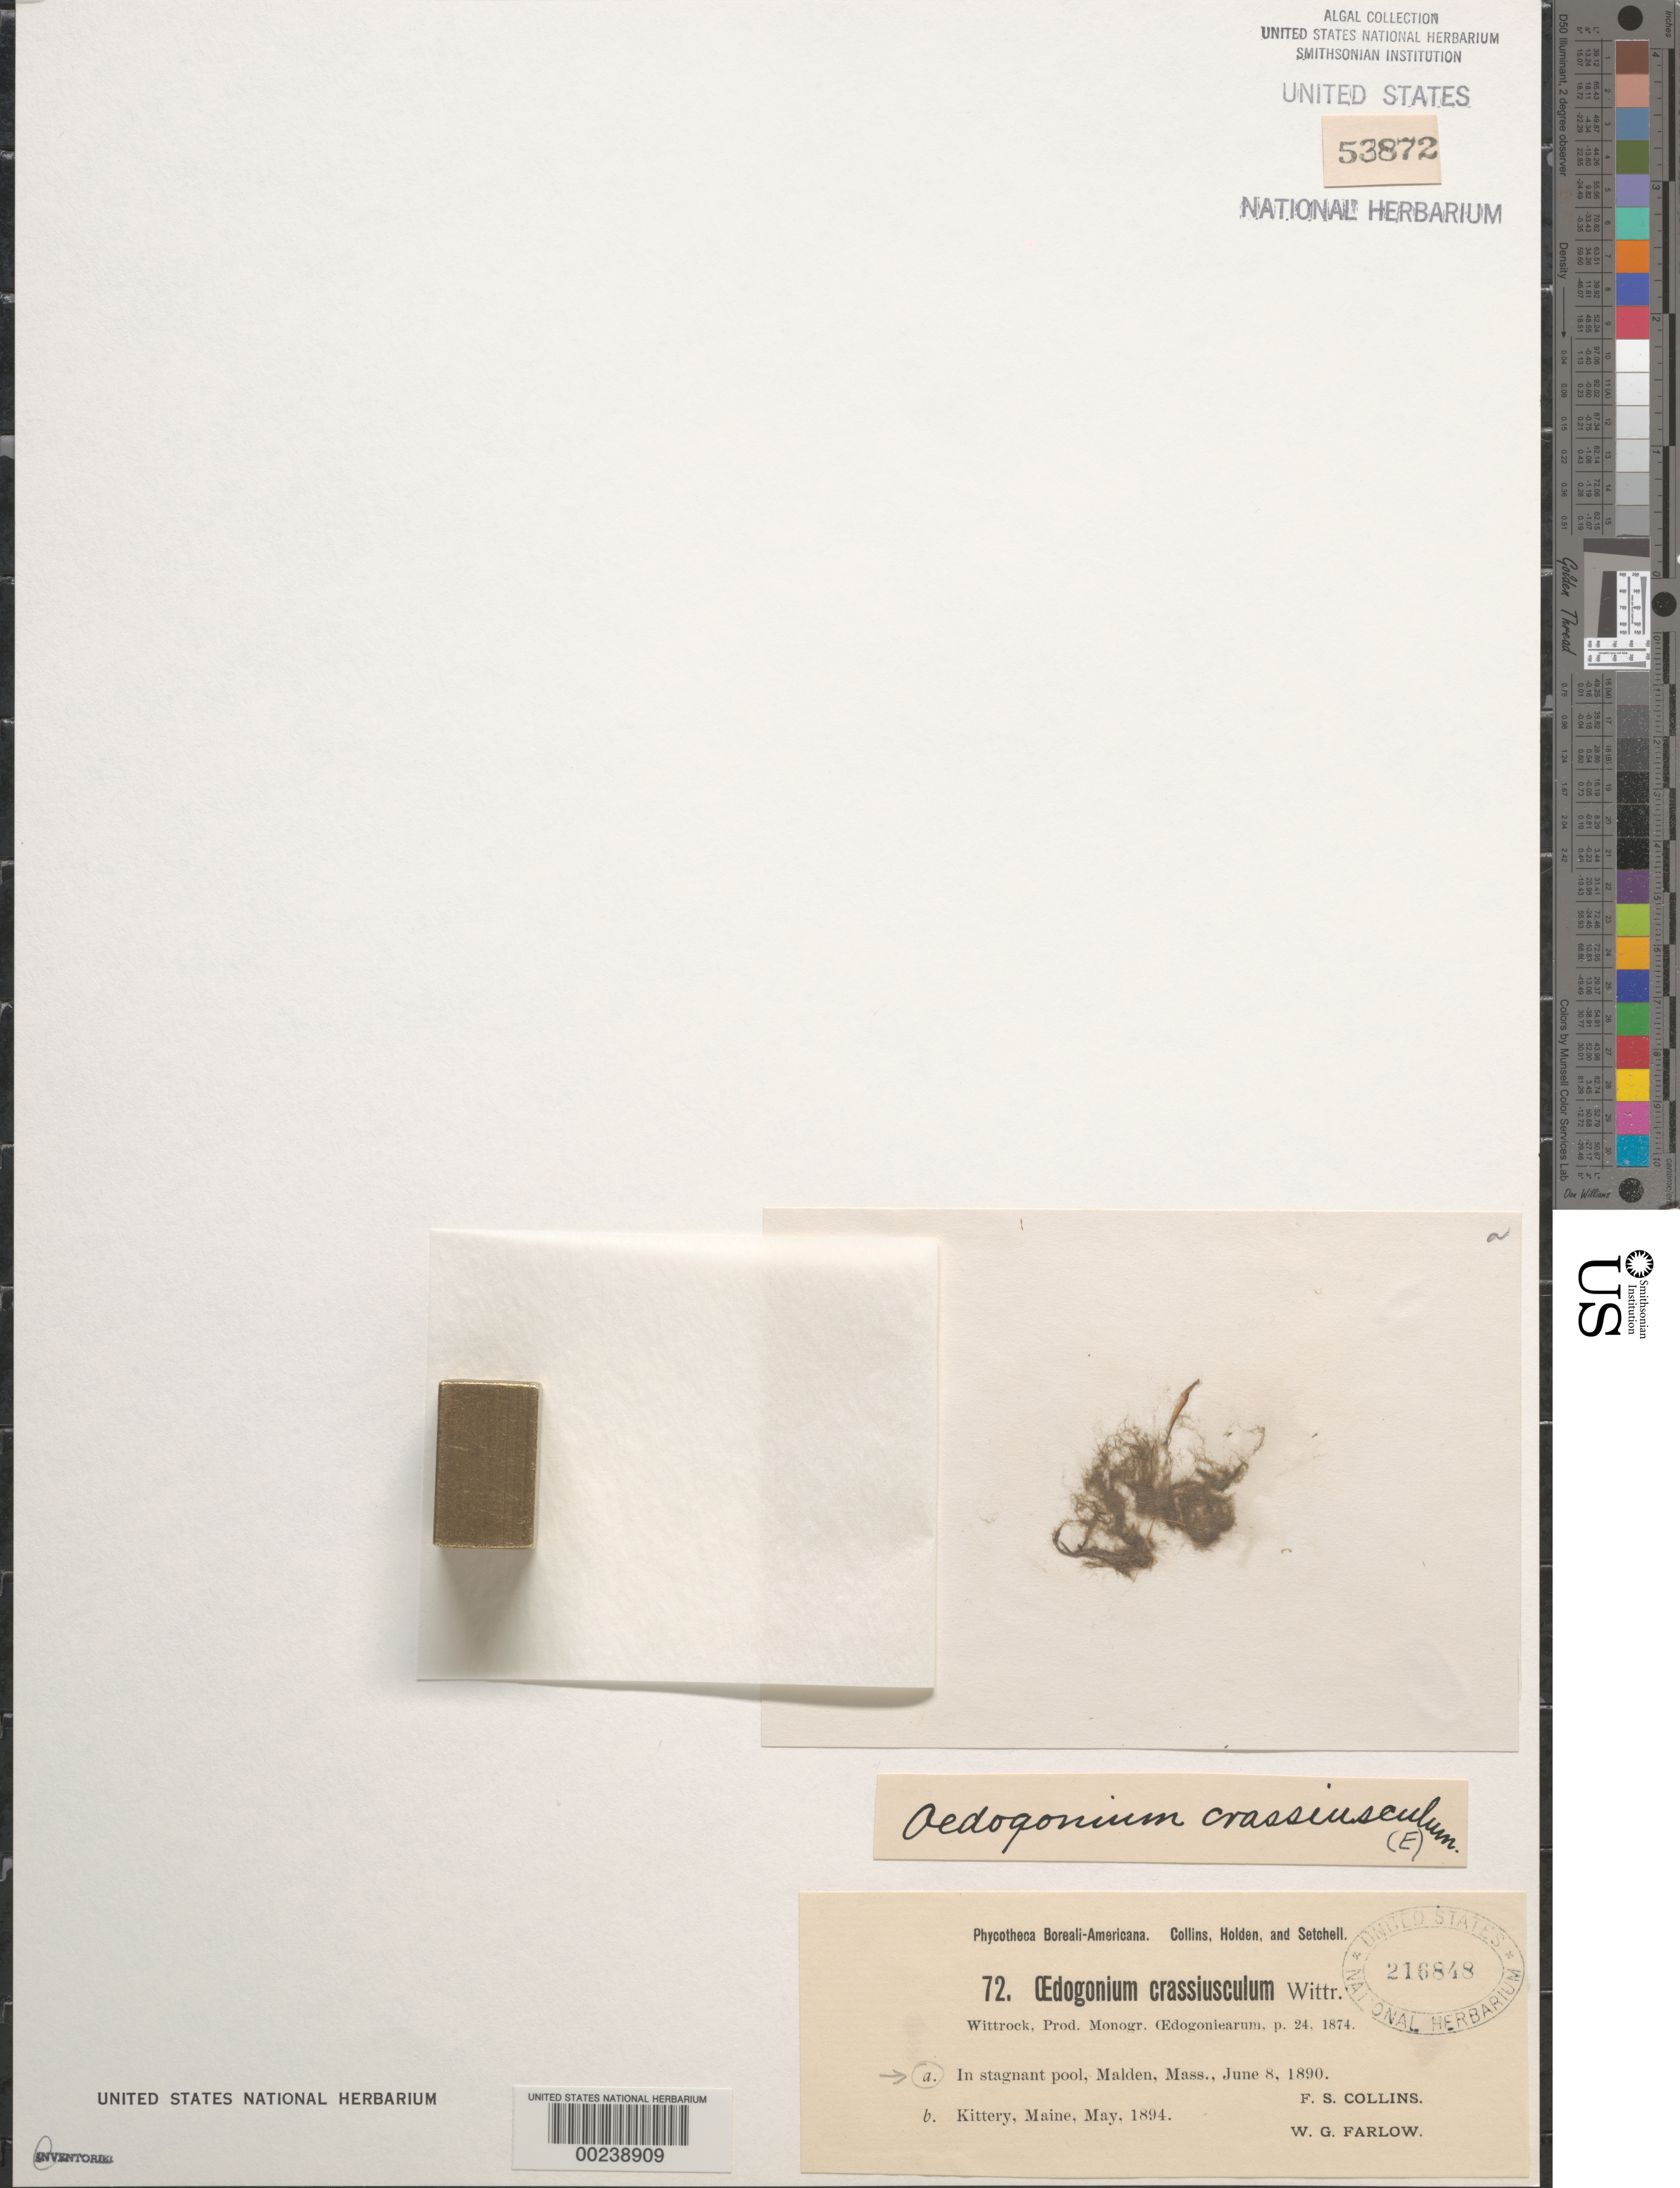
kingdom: Plantae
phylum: Chlorophyta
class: Chlorophyceae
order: Oedogoniales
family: Oedogoniaceae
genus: Oedogonium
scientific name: Oedogonium crassiusculum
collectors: F. Collins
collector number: PB-A 72a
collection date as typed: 08 Jun 1890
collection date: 1890-06-08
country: United States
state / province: Massachusetts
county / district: Middlesex County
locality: Malden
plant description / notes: Collins, Holden & Setchell, Phycotheca Boreali-Americana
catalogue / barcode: US 53872